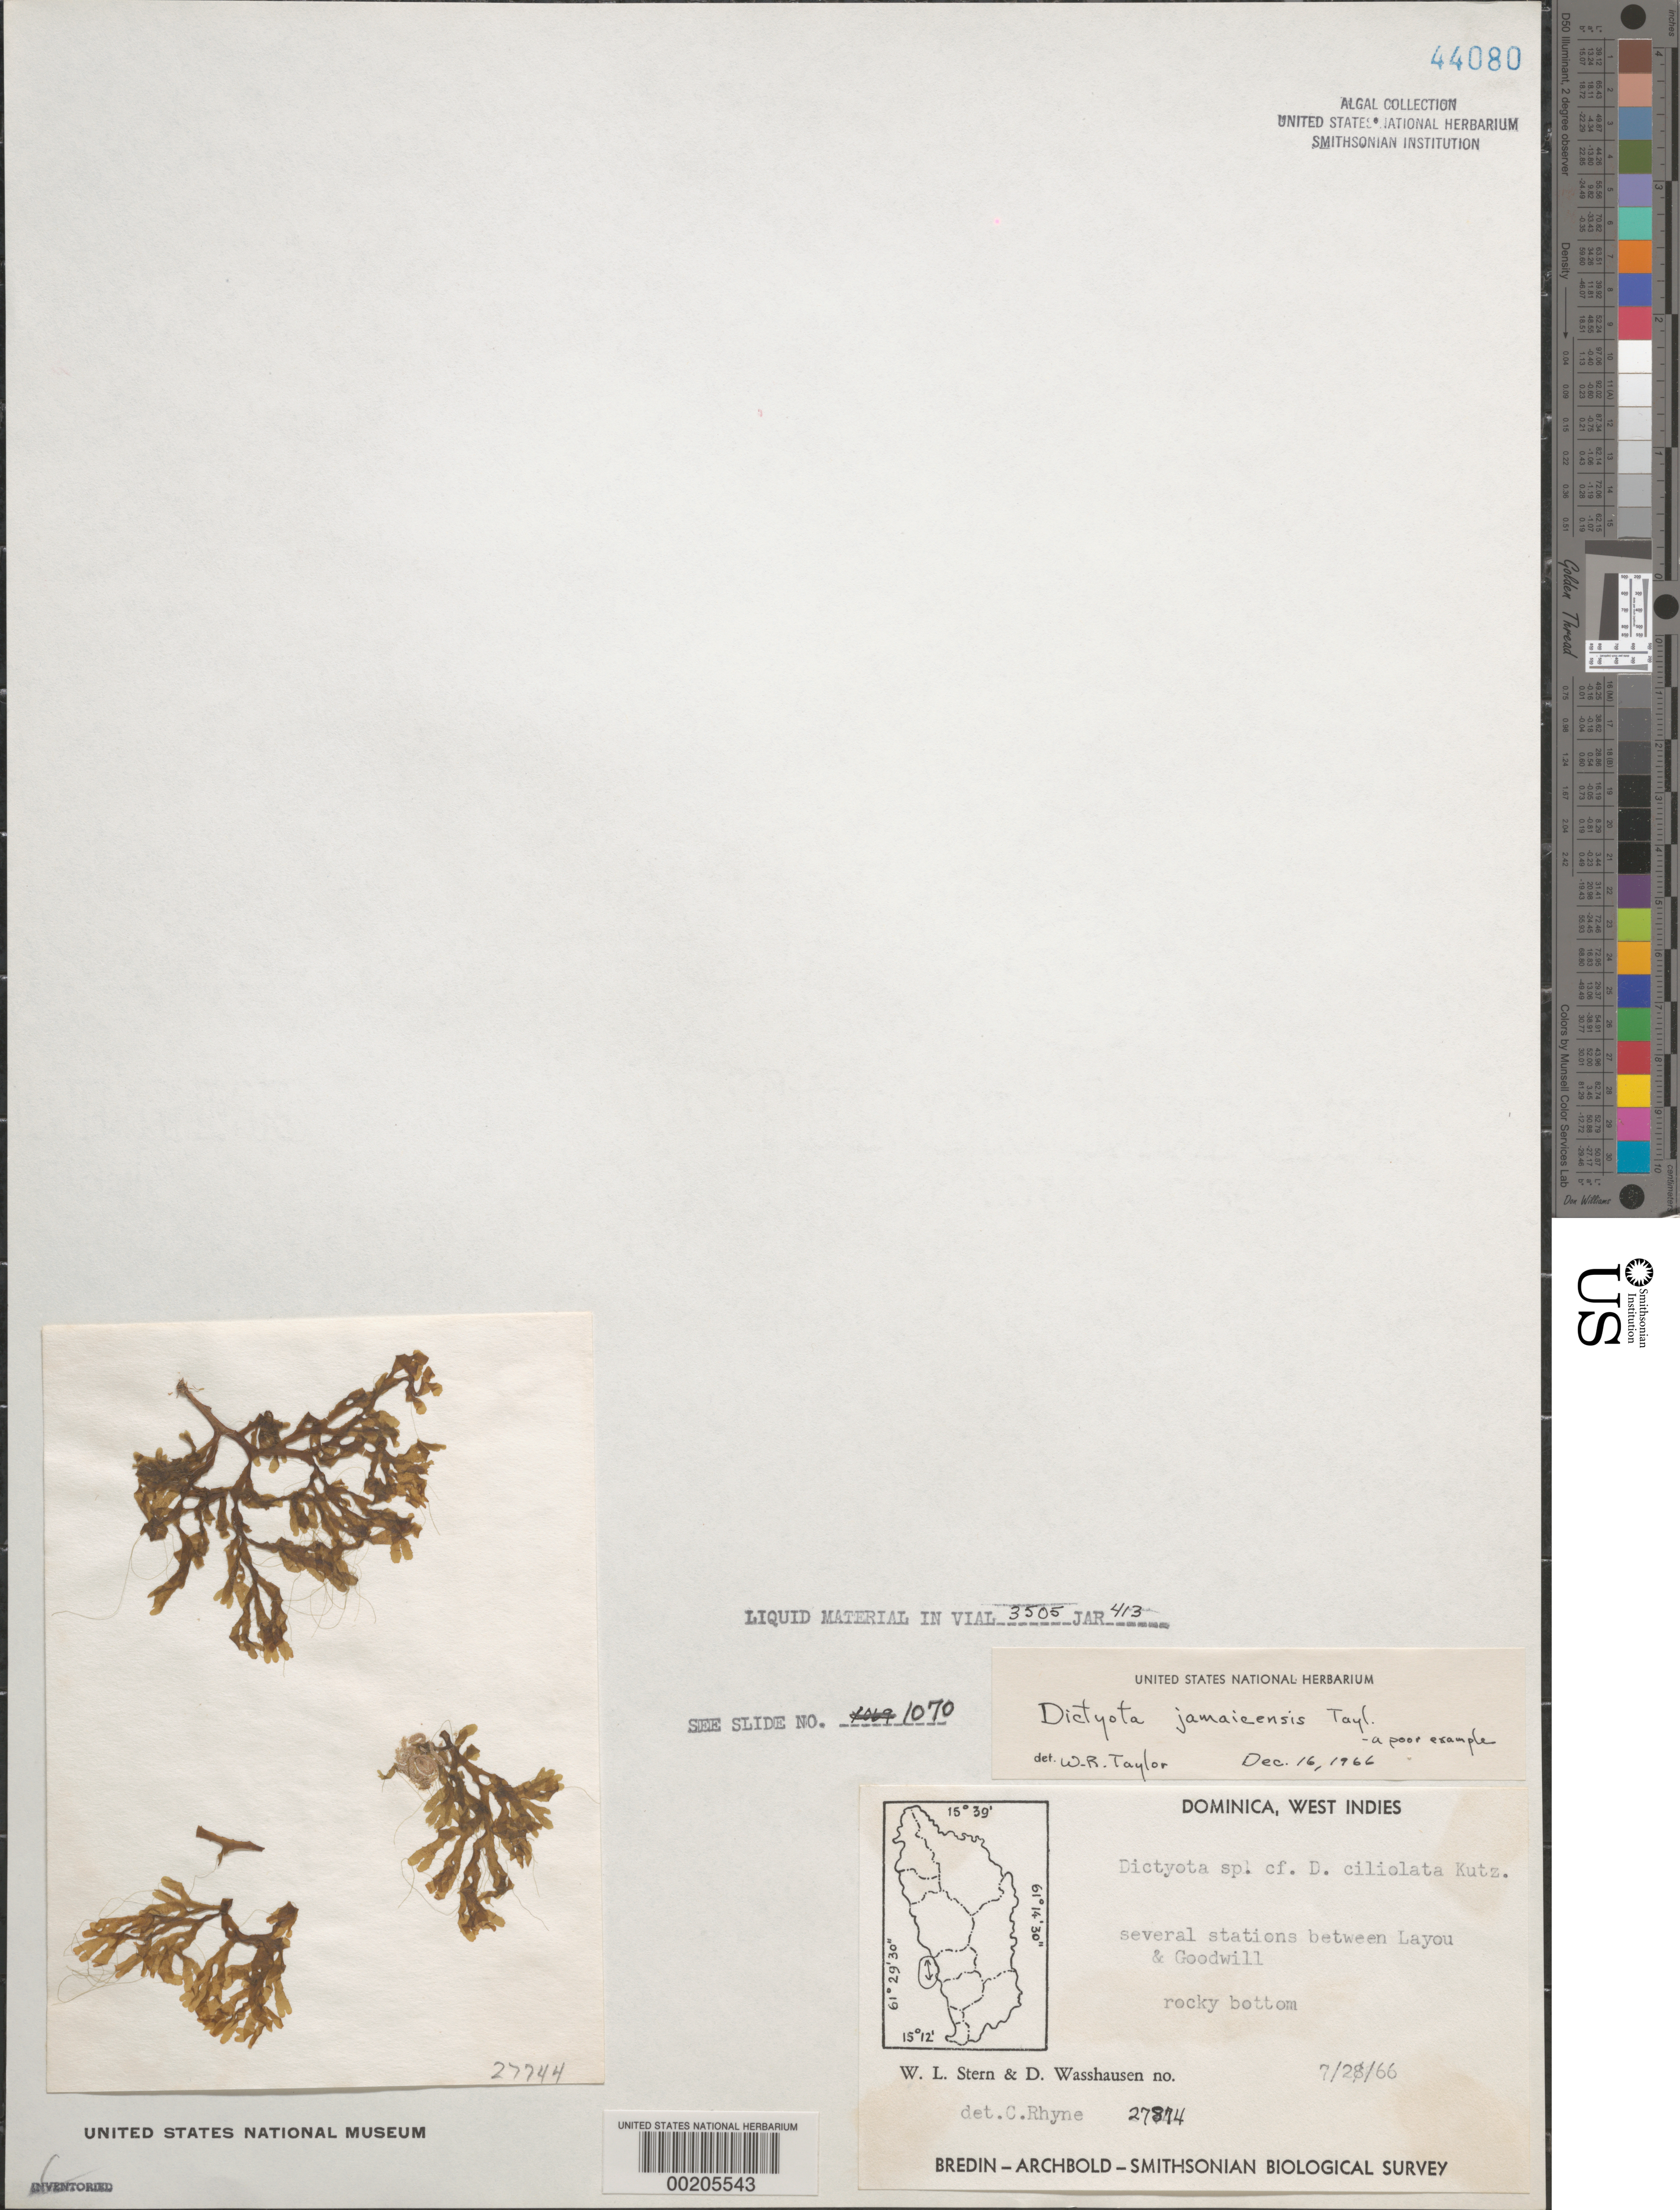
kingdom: Chromista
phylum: Ochrophyta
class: Phaeophyceae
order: Dictyotales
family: Dictyotaceae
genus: Dictyota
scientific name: Dictyota jamaicensis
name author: W.R. Taylor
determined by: Taylor, William R.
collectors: W. L. Stern & D. C. Wasshausen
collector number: EYD 27874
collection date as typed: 28 Jul 1966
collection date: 1966-07-28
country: Dominica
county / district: St. Paul's Parish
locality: Between Layou and Goodwill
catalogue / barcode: US 44080